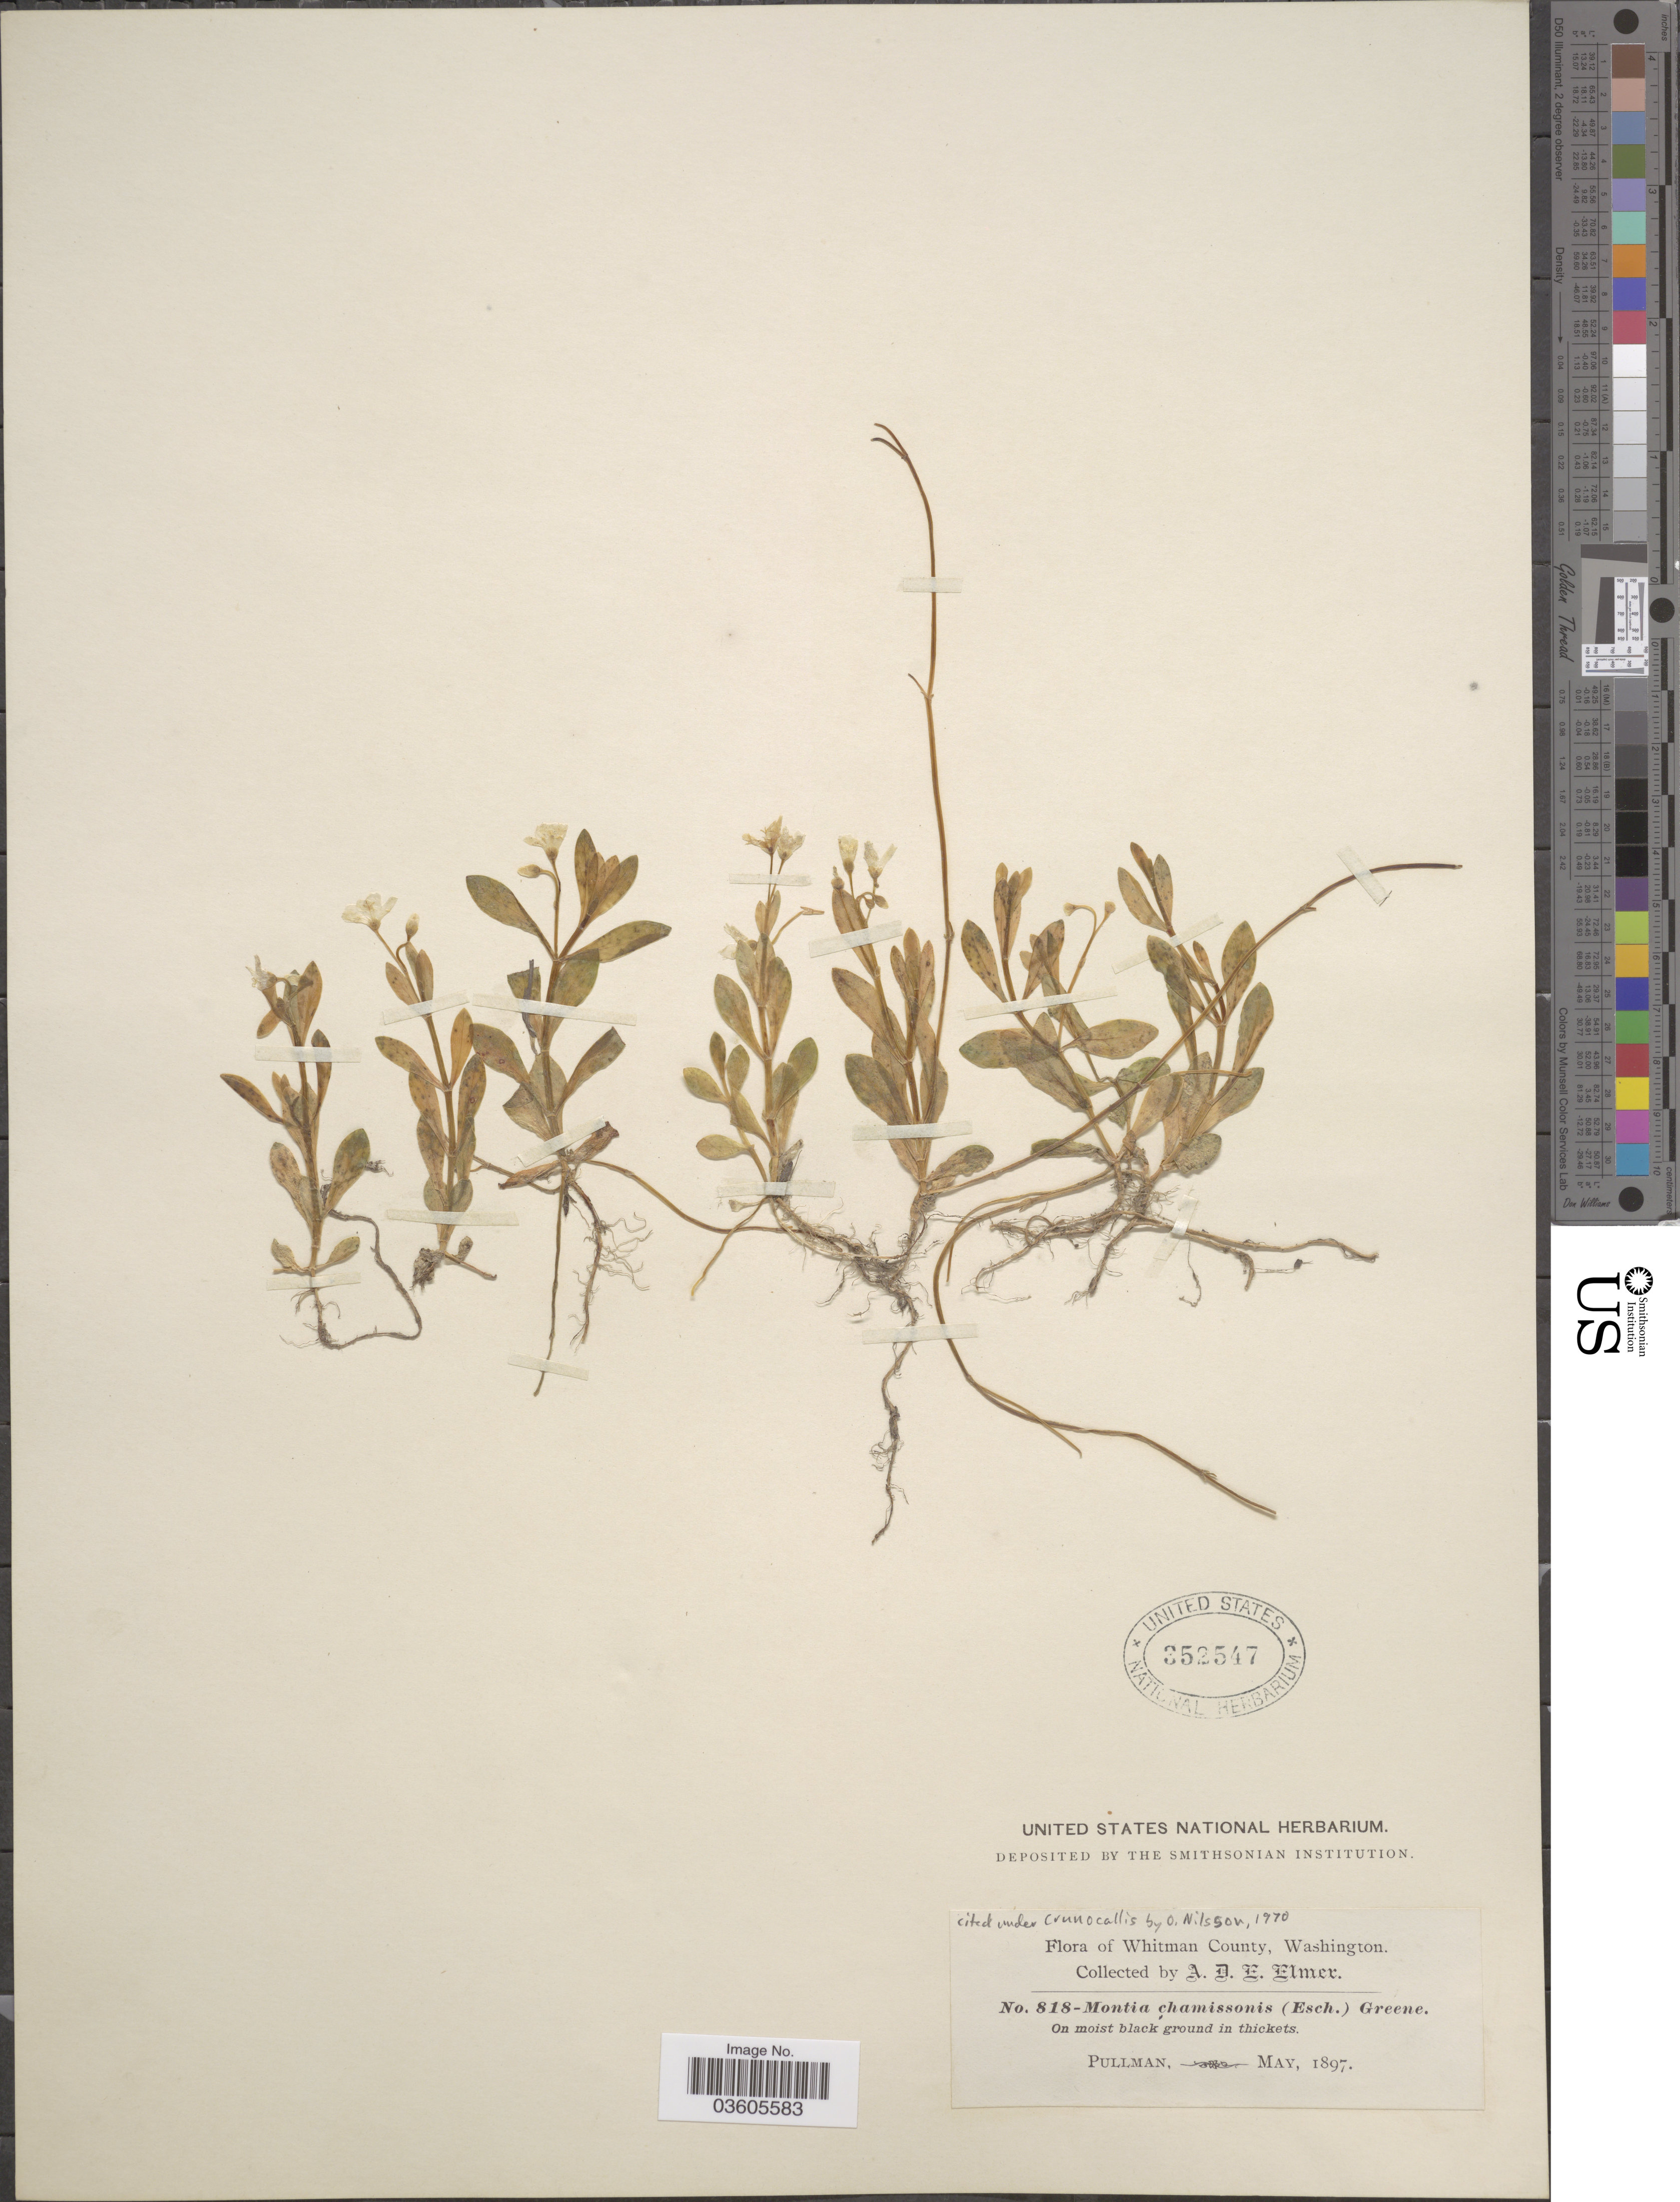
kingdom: Plantae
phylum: Tracheophyta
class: Magnoliopsida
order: Caryophyllales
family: Montiaceae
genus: Montia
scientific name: Montia chamissoi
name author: (Ledeb. ex Spreng.) Greene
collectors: A. D. E. Elmer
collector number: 818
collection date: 1897-05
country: United States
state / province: Washington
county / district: Whitman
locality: Whitman County. Pullman.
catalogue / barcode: US 352547